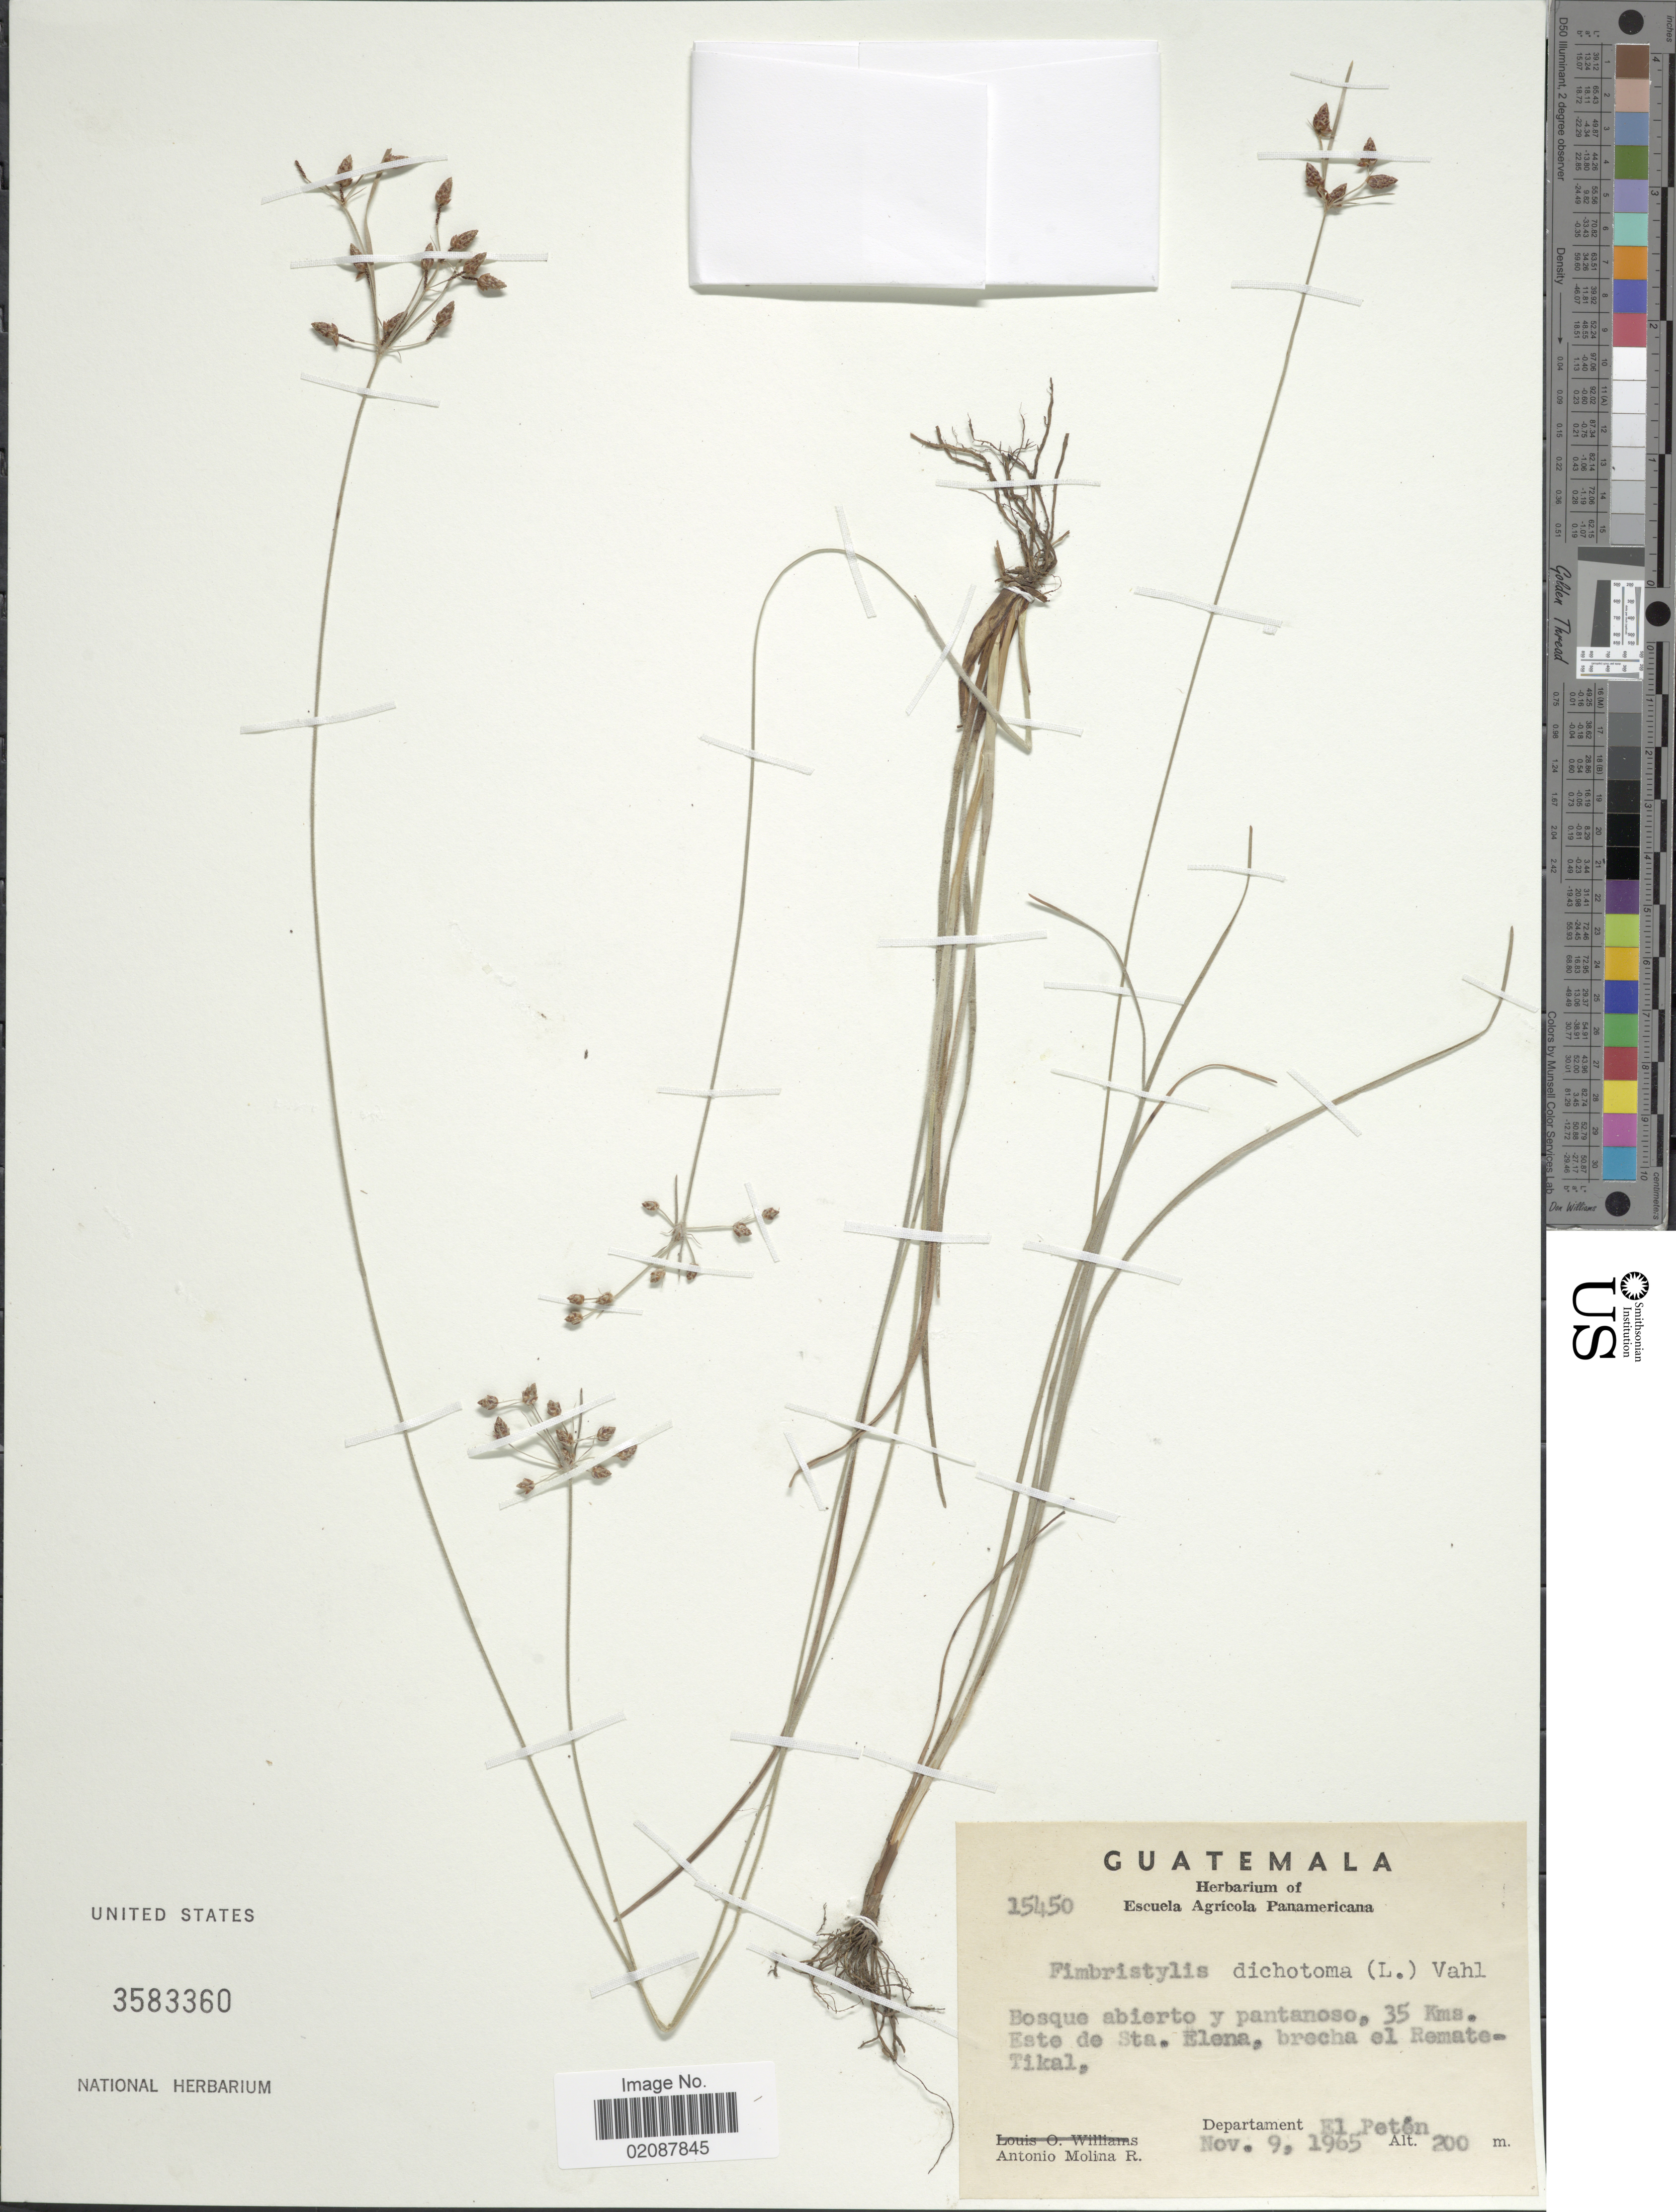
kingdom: Plantae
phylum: Tracheophyta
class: Liliopsida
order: Poales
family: Cyperaceae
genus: Fimbristylis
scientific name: Fimbristylis dichotoma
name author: (L.) Vahl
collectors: A. Molina R.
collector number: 15450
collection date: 1965-11-09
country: Guatemala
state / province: El Petén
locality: Bosque abierto y pantanoso, 35 Kms. Este de Sta. Elena, brecha el Remate-Tikal, Department El Petén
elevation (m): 200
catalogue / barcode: US 3583360